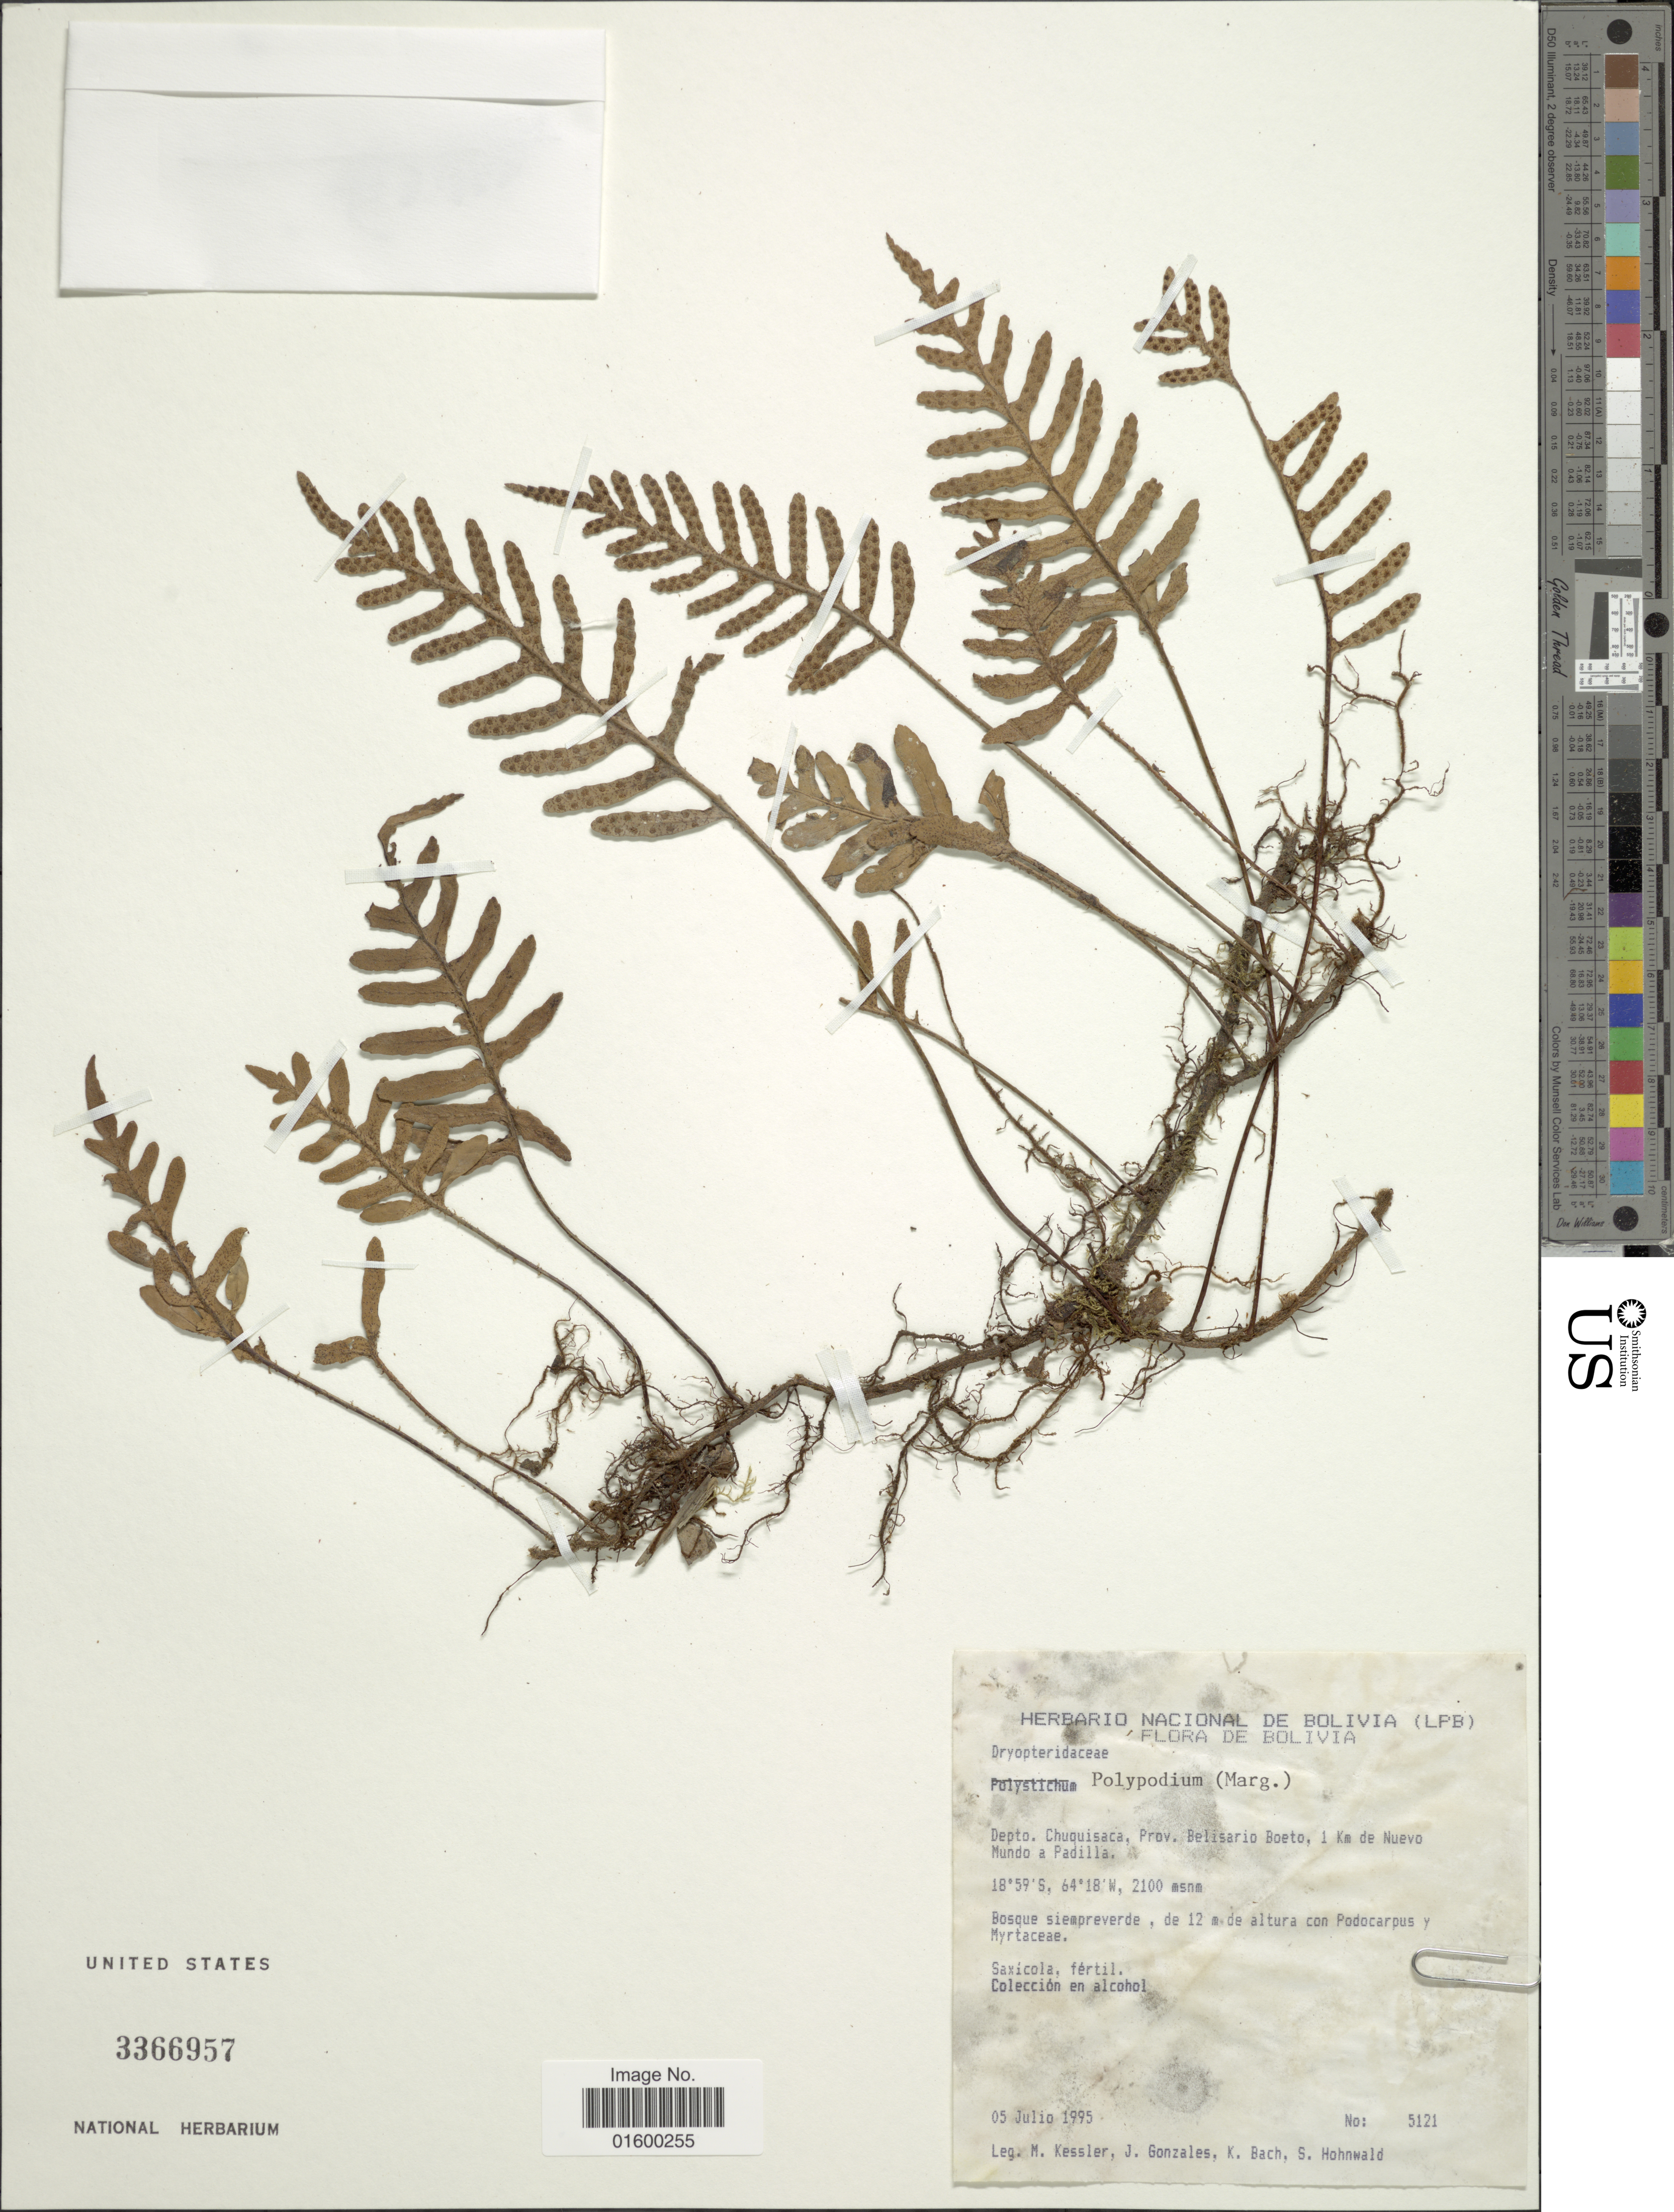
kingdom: Plantae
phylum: Tracheophyta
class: Polypodiopsida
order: Polypodiales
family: Polypodiaceae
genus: Pleopeltis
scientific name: Pleopeltis sp.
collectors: M. Kessler, J. Gonzales, K. Bach & S. Hohnwald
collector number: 5121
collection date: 1995-07-05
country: Bolivia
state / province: Chuquisaca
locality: Depto. Chuquisaca, Prov. Belisario Boeto, 1 km de Nuevo Mundo a Padilla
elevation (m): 2100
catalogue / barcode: US 3366957